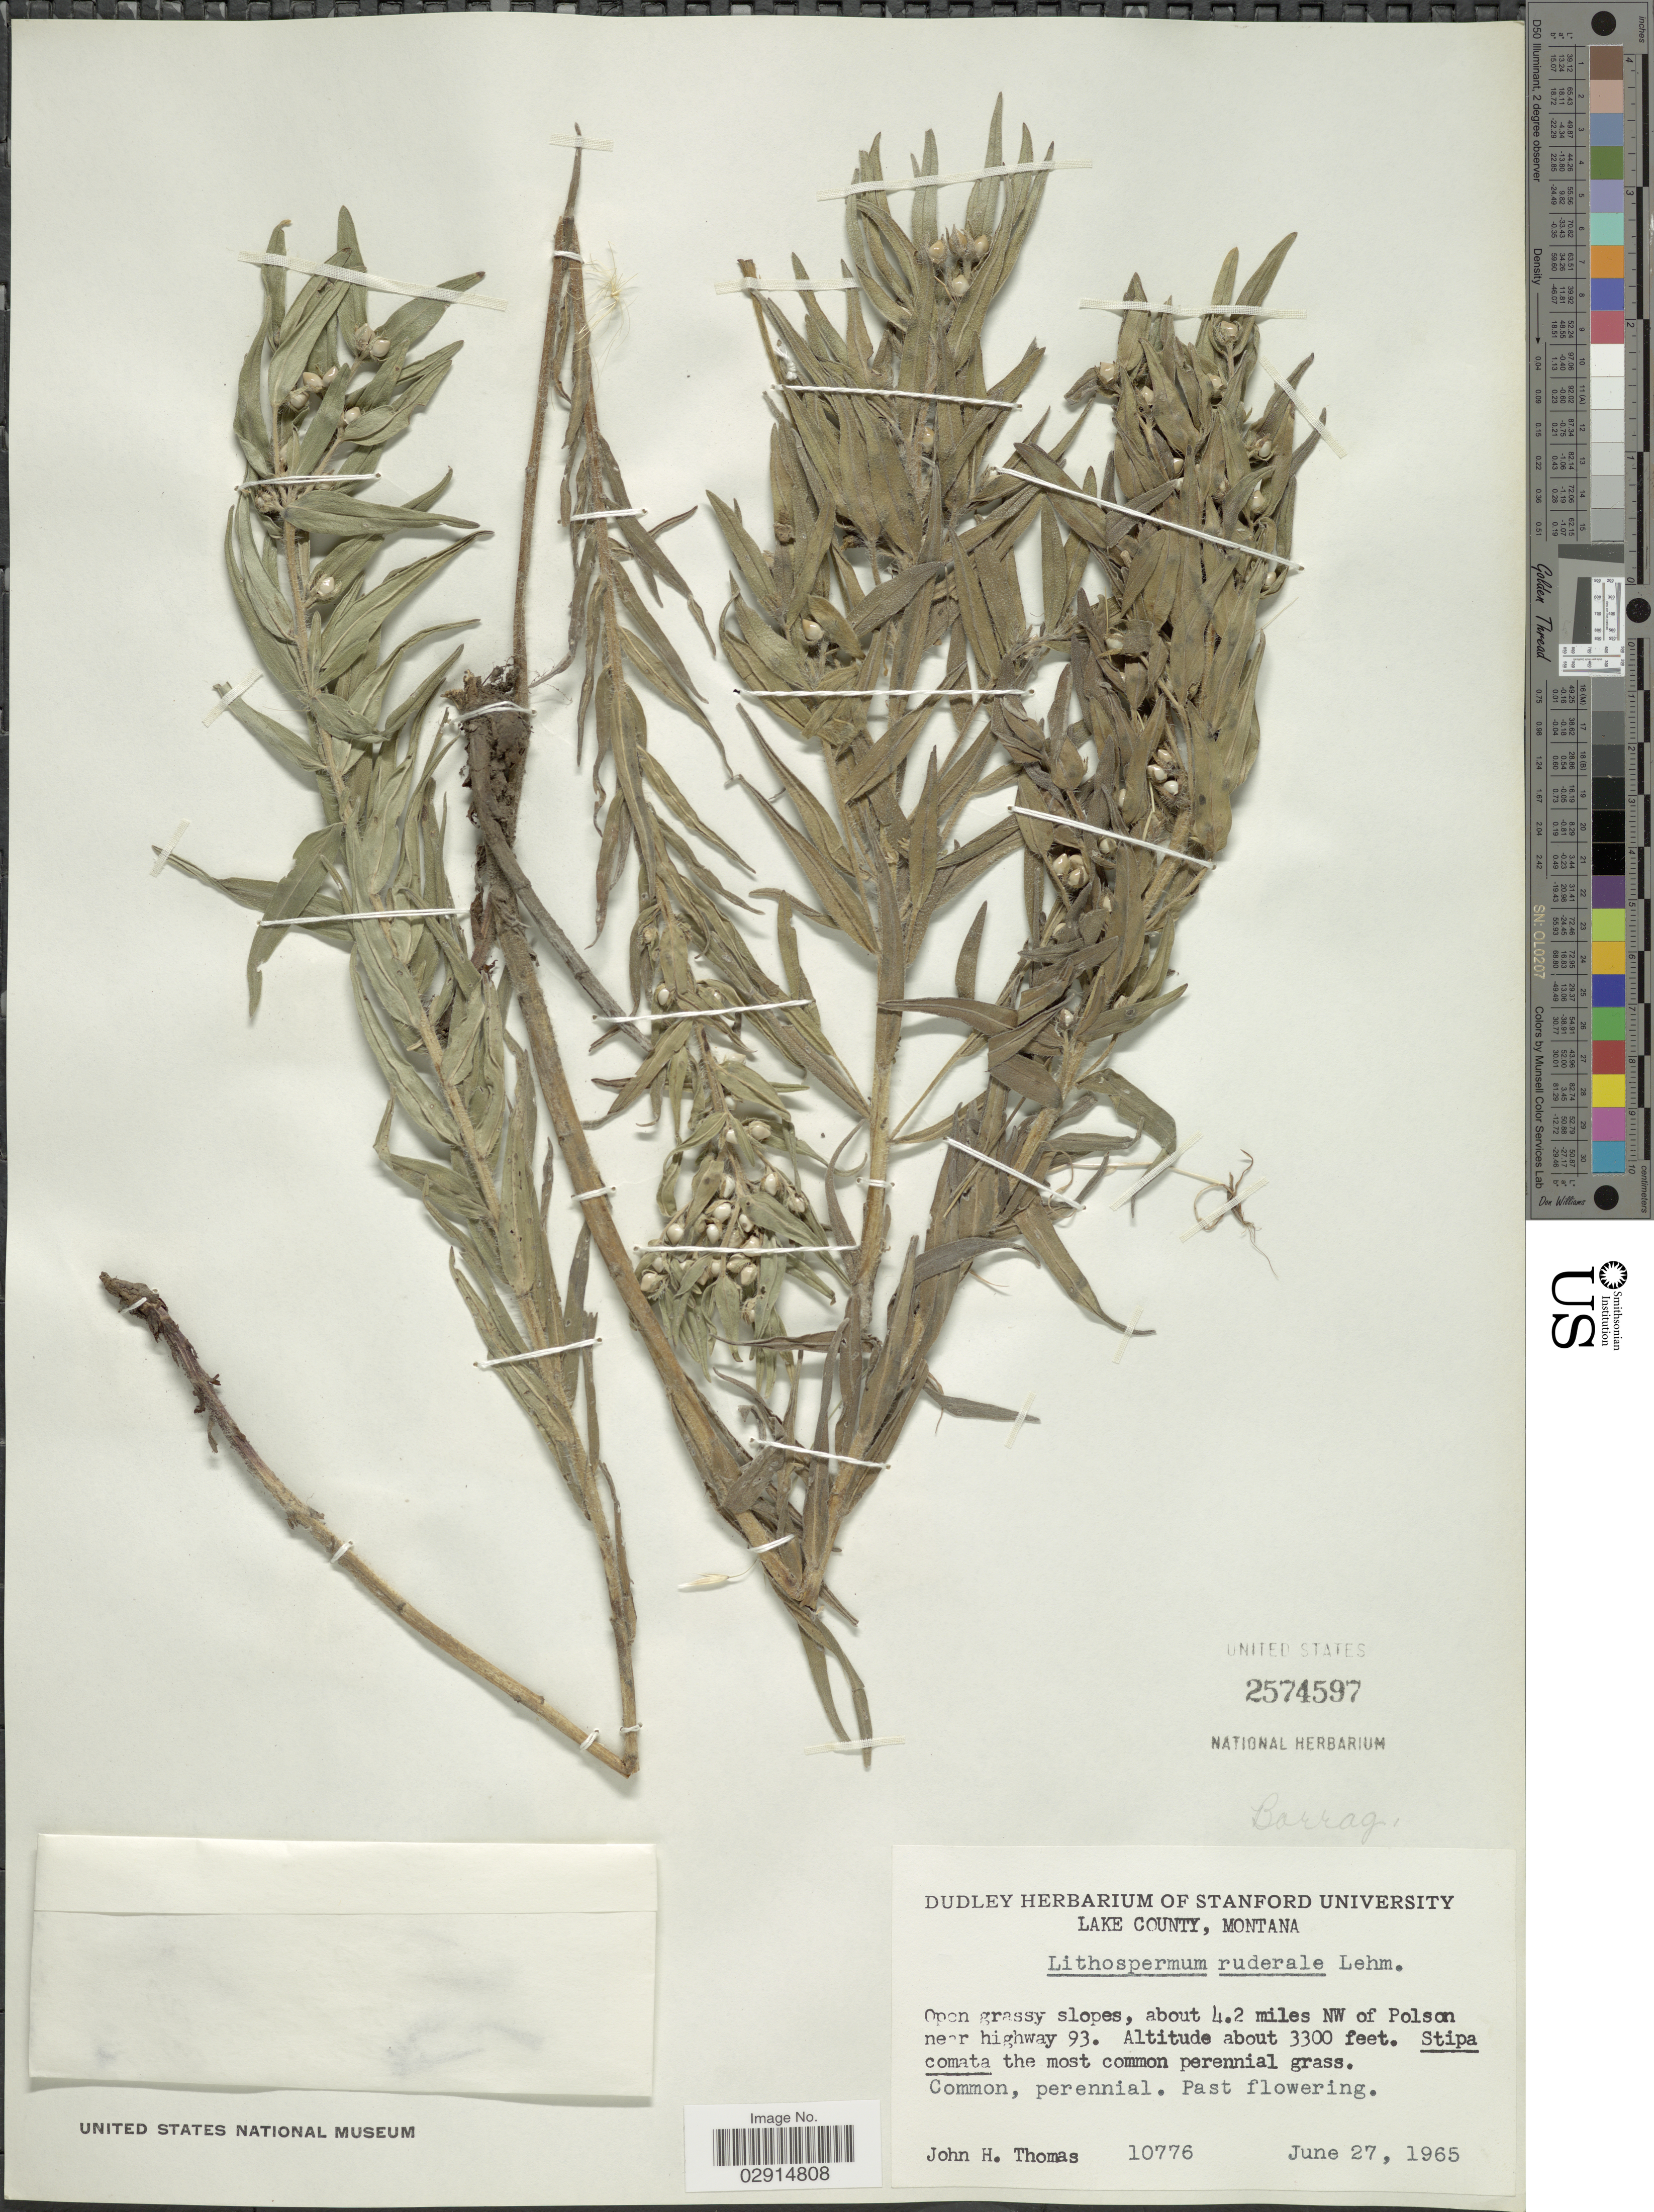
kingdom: Plantae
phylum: Tracheophyta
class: Magnoliopsida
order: Boraginales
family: Boraginaceae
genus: Lithospermum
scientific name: Lithospermum ruderale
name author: Douglas ex Lehm.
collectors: J. H. Thomas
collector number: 10776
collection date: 1965-06-27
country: United States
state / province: Montana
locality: Lake County, Open grassy slopes, about 4.2 miles NW of Polson near highway 93.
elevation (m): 1006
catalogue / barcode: US 2574597